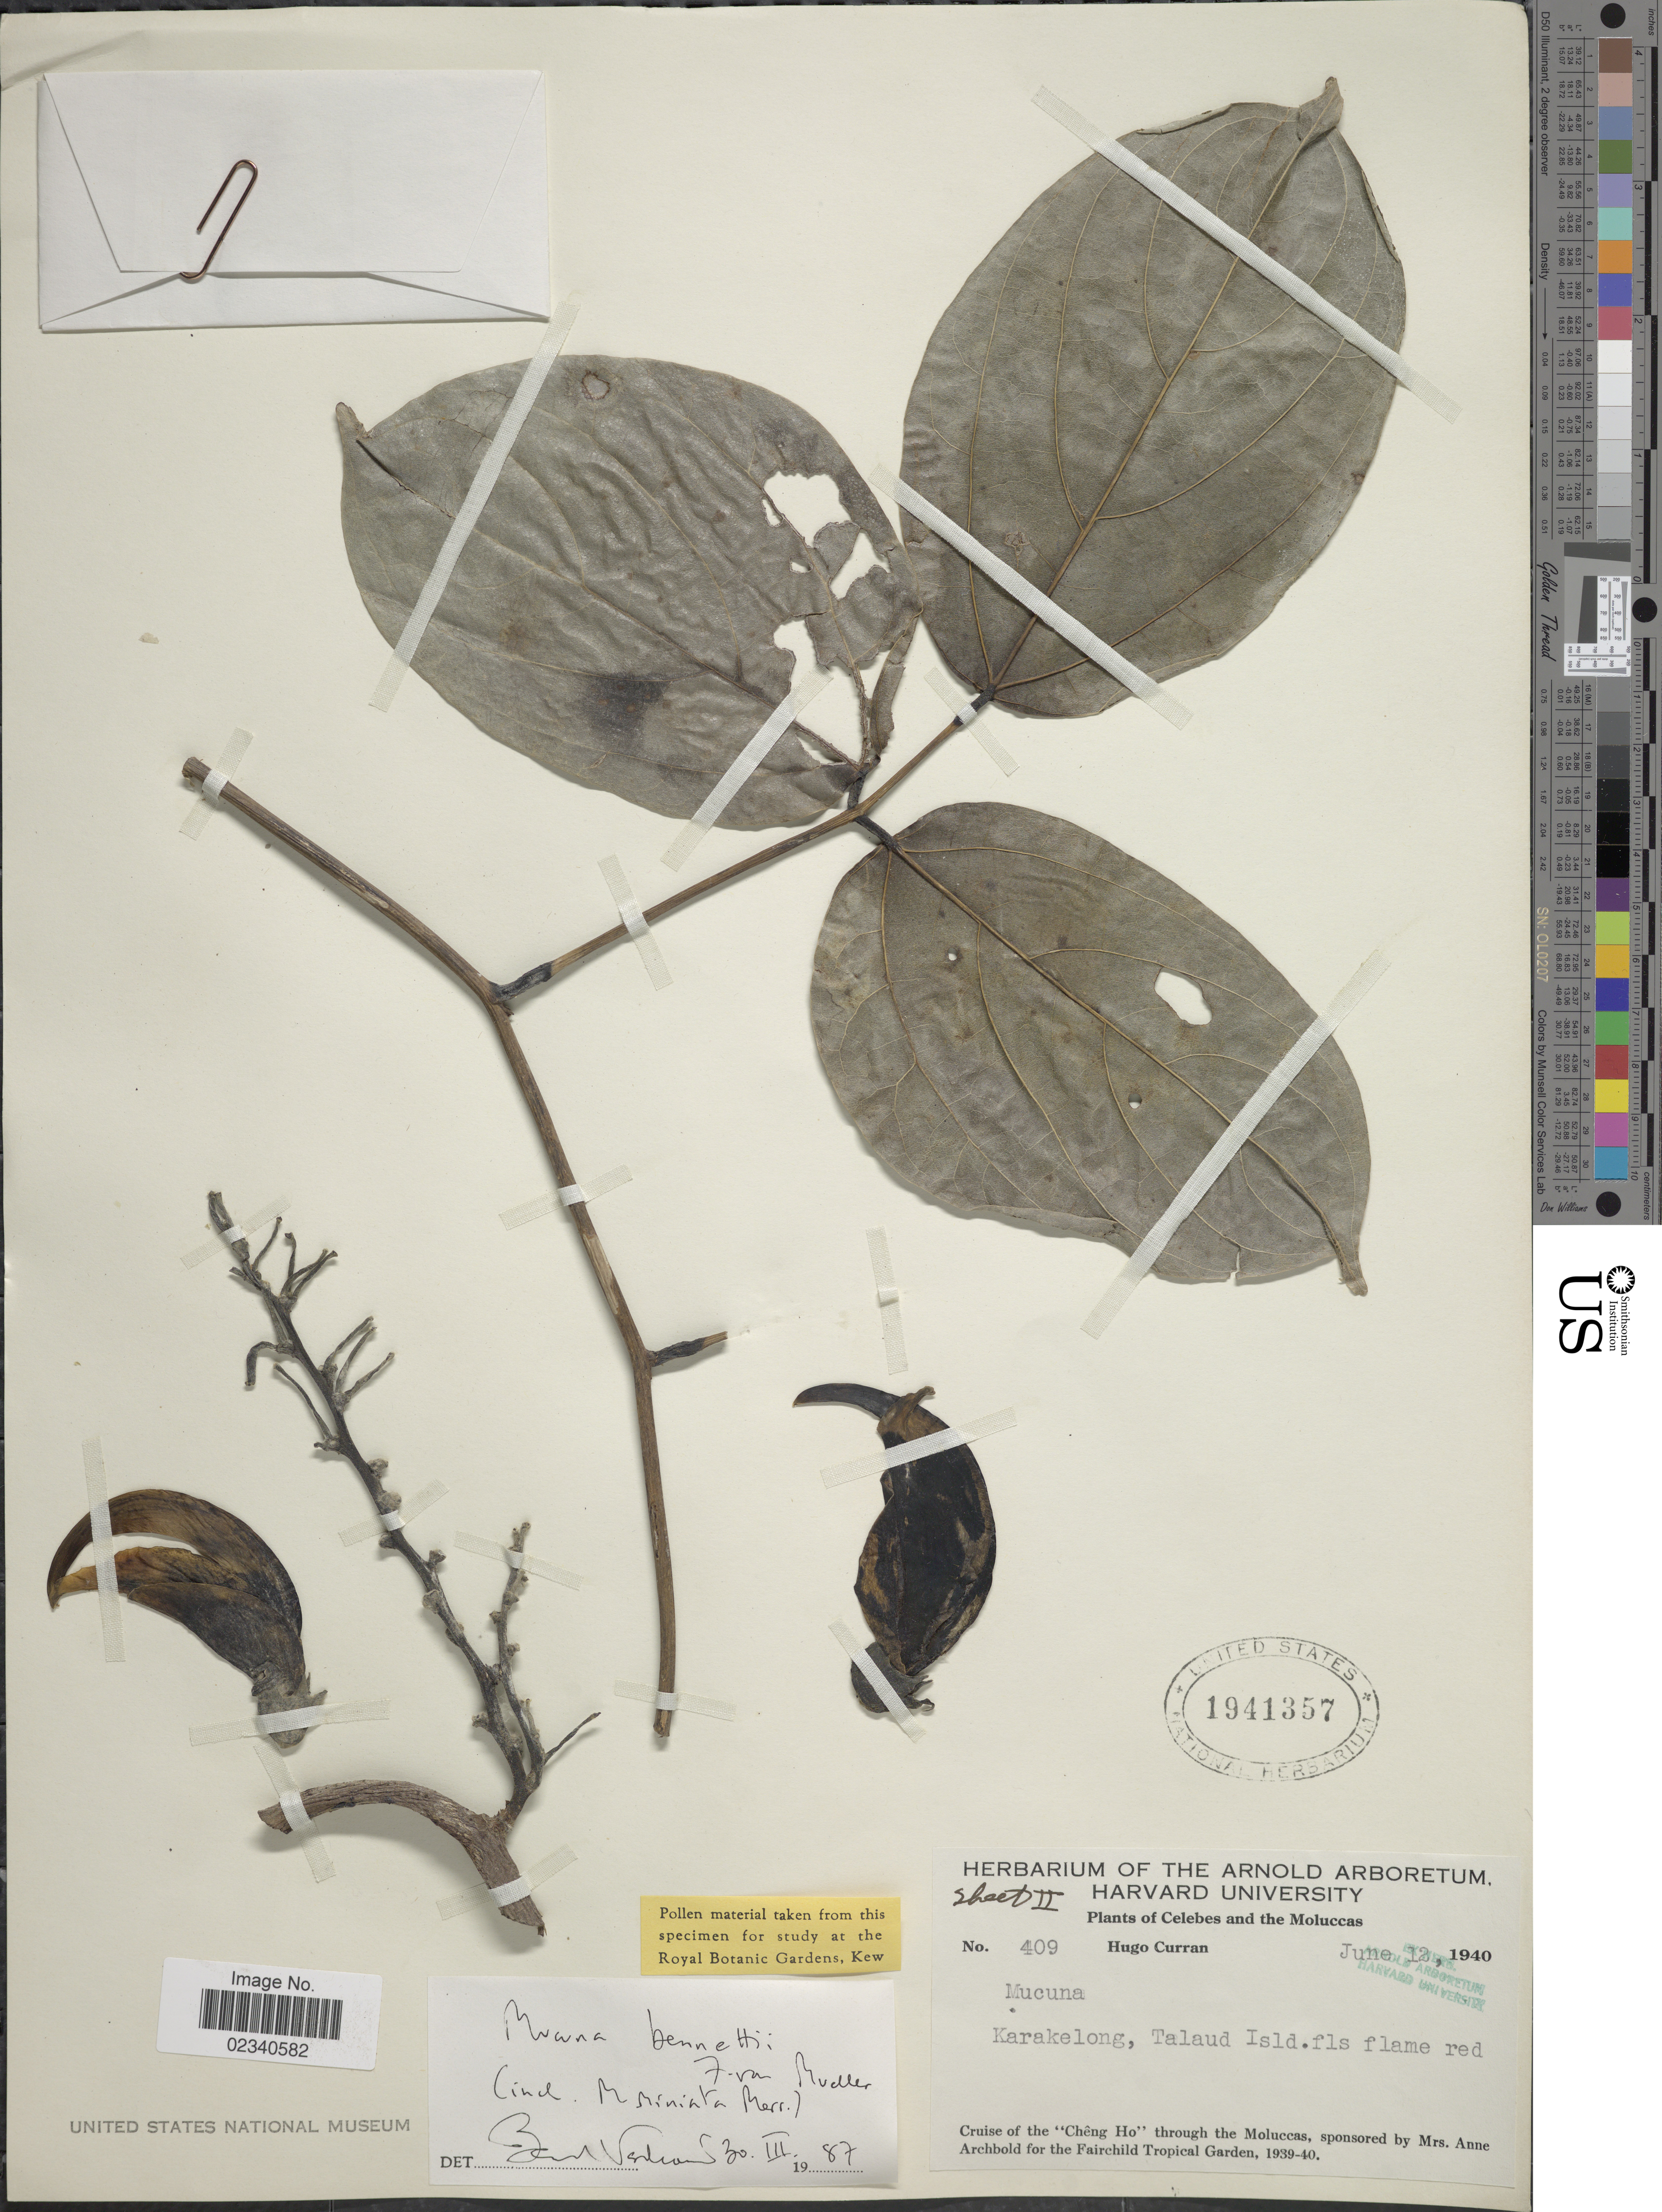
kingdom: Plantae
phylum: Tracheophyta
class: Magnoliopsida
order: Fabales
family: Fabaceae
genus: Mucuna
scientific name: Mucuna bennetti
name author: F. Muell.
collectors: H. Curran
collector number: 409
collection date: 1940-06-12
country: Indonesia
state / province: Sulawesi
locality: Celebes and Moluccas. Karakelong, Talaud Isld.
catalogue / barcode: US 1941357